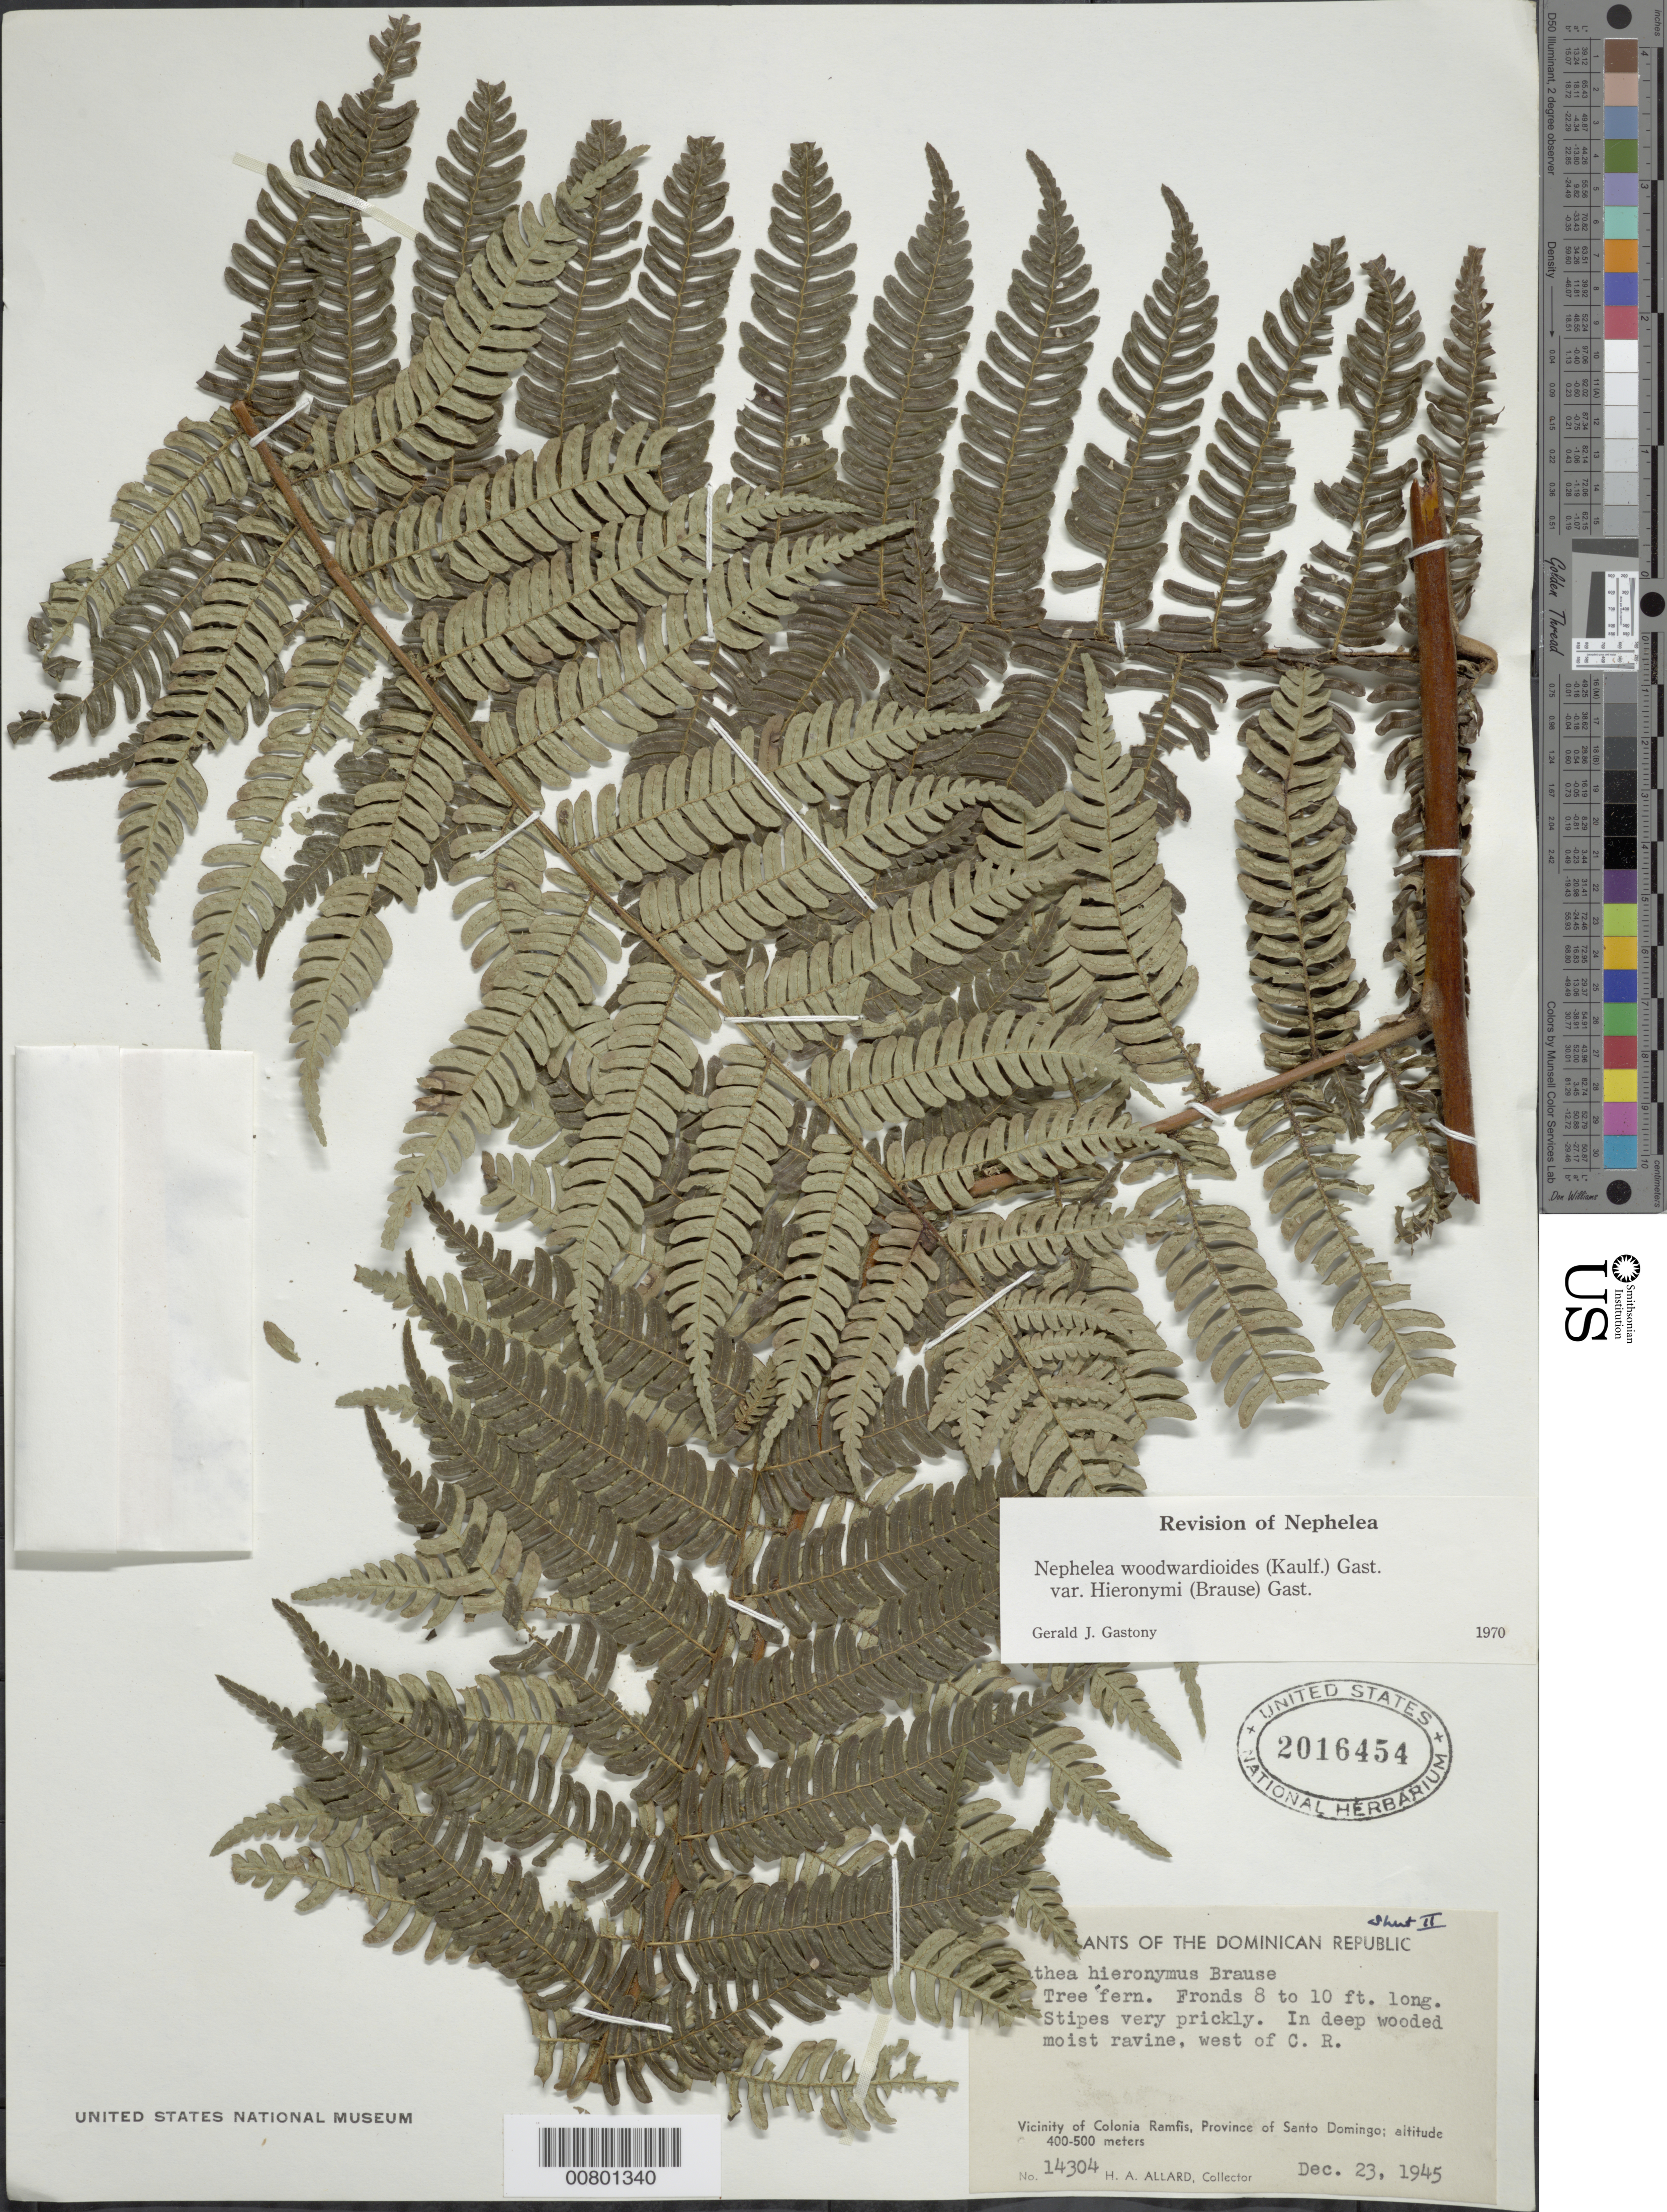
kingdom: Plantae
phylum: Tracheophyta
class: Polypodiopsida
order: Cyatheales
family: Cyatheaceae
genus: Alsophila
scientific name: Alsophila woodwardioides var. hieronymii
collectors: H. A. Allard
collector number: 14304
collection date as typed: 23 Dec 1945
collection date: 1945-12-23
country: Dominican Republic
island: Hispaniola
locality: Prov. Santo Domingo, W of Colonia Ramfis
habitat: Deep wooded moist ravine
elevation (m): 400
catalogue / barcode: US 2016454